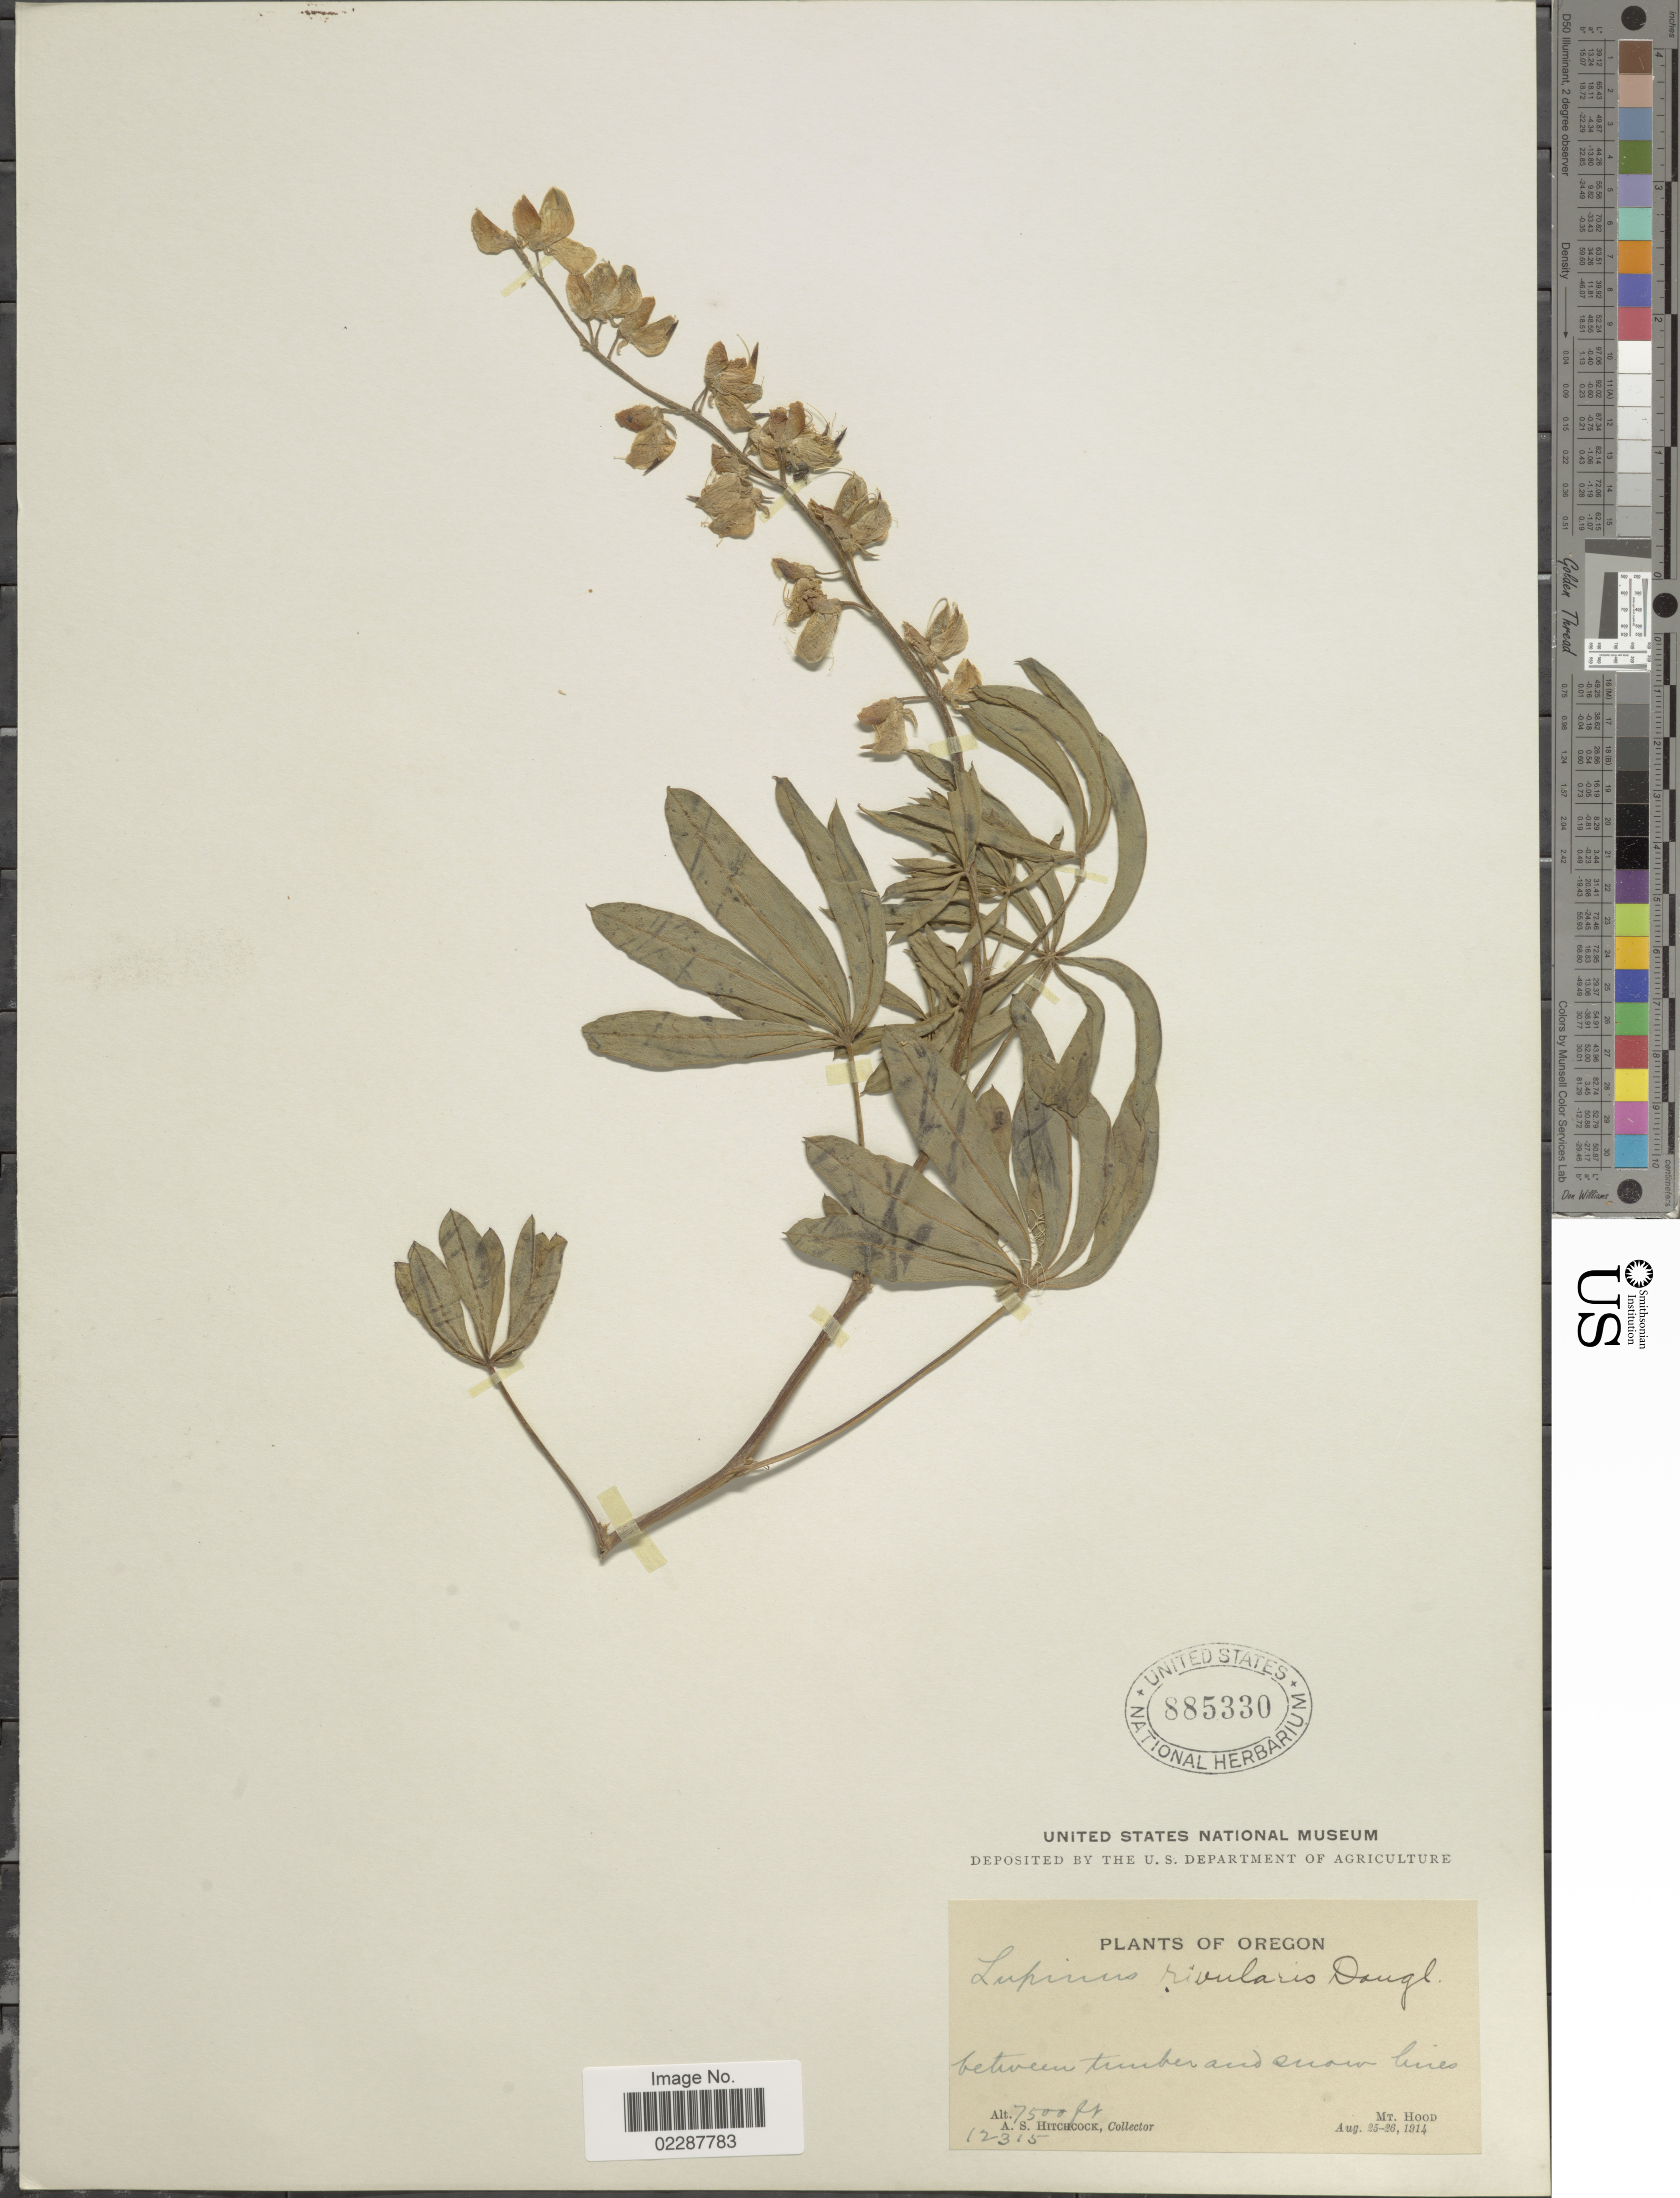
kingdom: Plantae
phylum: Tracheophyta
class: Magnoliopsida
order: Fabales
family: Fabaceae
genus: Lupinus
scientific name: Lupinus subalpinus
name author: Piper & B.L. Rob.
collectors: A. S. Hitchcock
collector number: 12315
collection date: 1914-08-25/1914-08-26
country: United States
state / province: Oregon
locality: Between timberland and snow lines, Mt. Hood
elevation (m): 2286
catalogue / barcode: US 885330